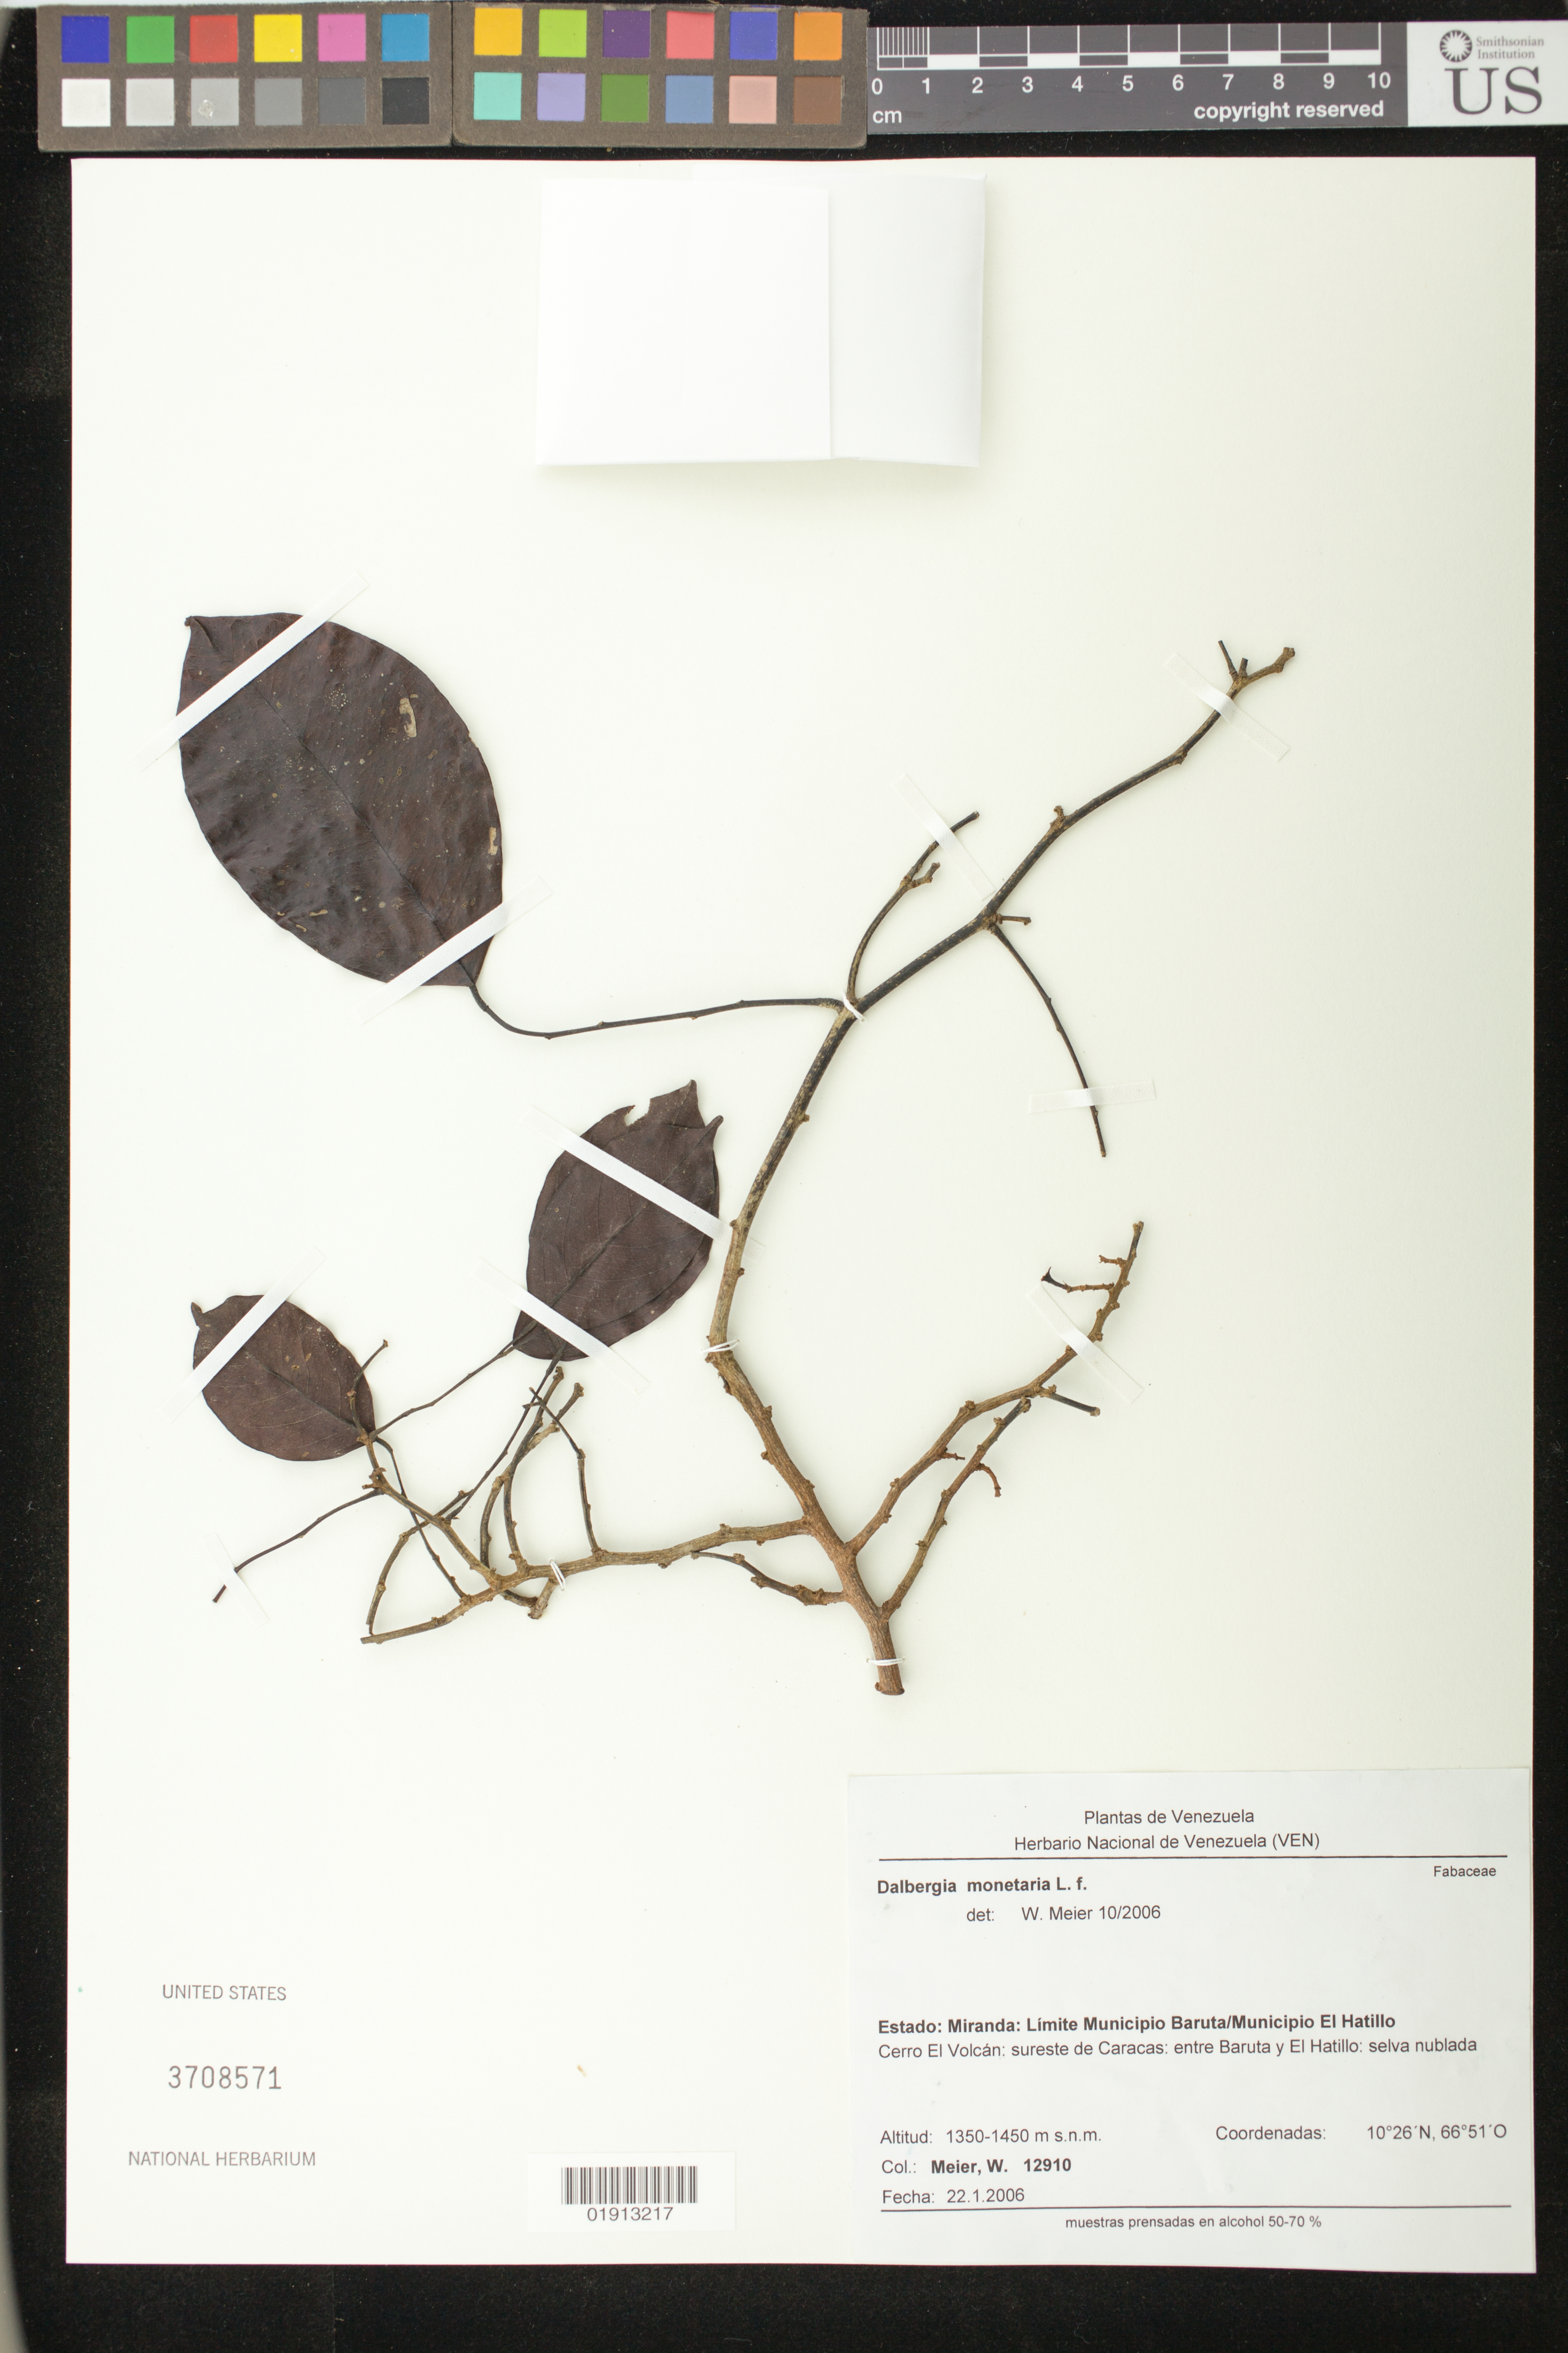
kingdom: Plantae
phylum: Tracheophyta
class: Magnoliopsida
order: Fabales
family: Fabaceae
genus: Dalbergia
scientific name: Dalbergia monetaria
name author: L. f.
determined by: Meier, Winfried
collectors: W. Meier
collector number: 12910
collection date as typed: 22.1.2006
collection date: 2006-01-22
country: Venezuela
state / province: Miranda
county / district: Baruta / El Hatillo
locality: Límite Municipio Baruta/ Municipio El Hatillo, Cerro El Volcán: sureste de Caracas: entre Baruta y El Hatillo.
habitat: Selva nublada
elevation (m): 1350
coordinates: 10 26 N, 66 51 O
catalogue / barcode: US 3708571